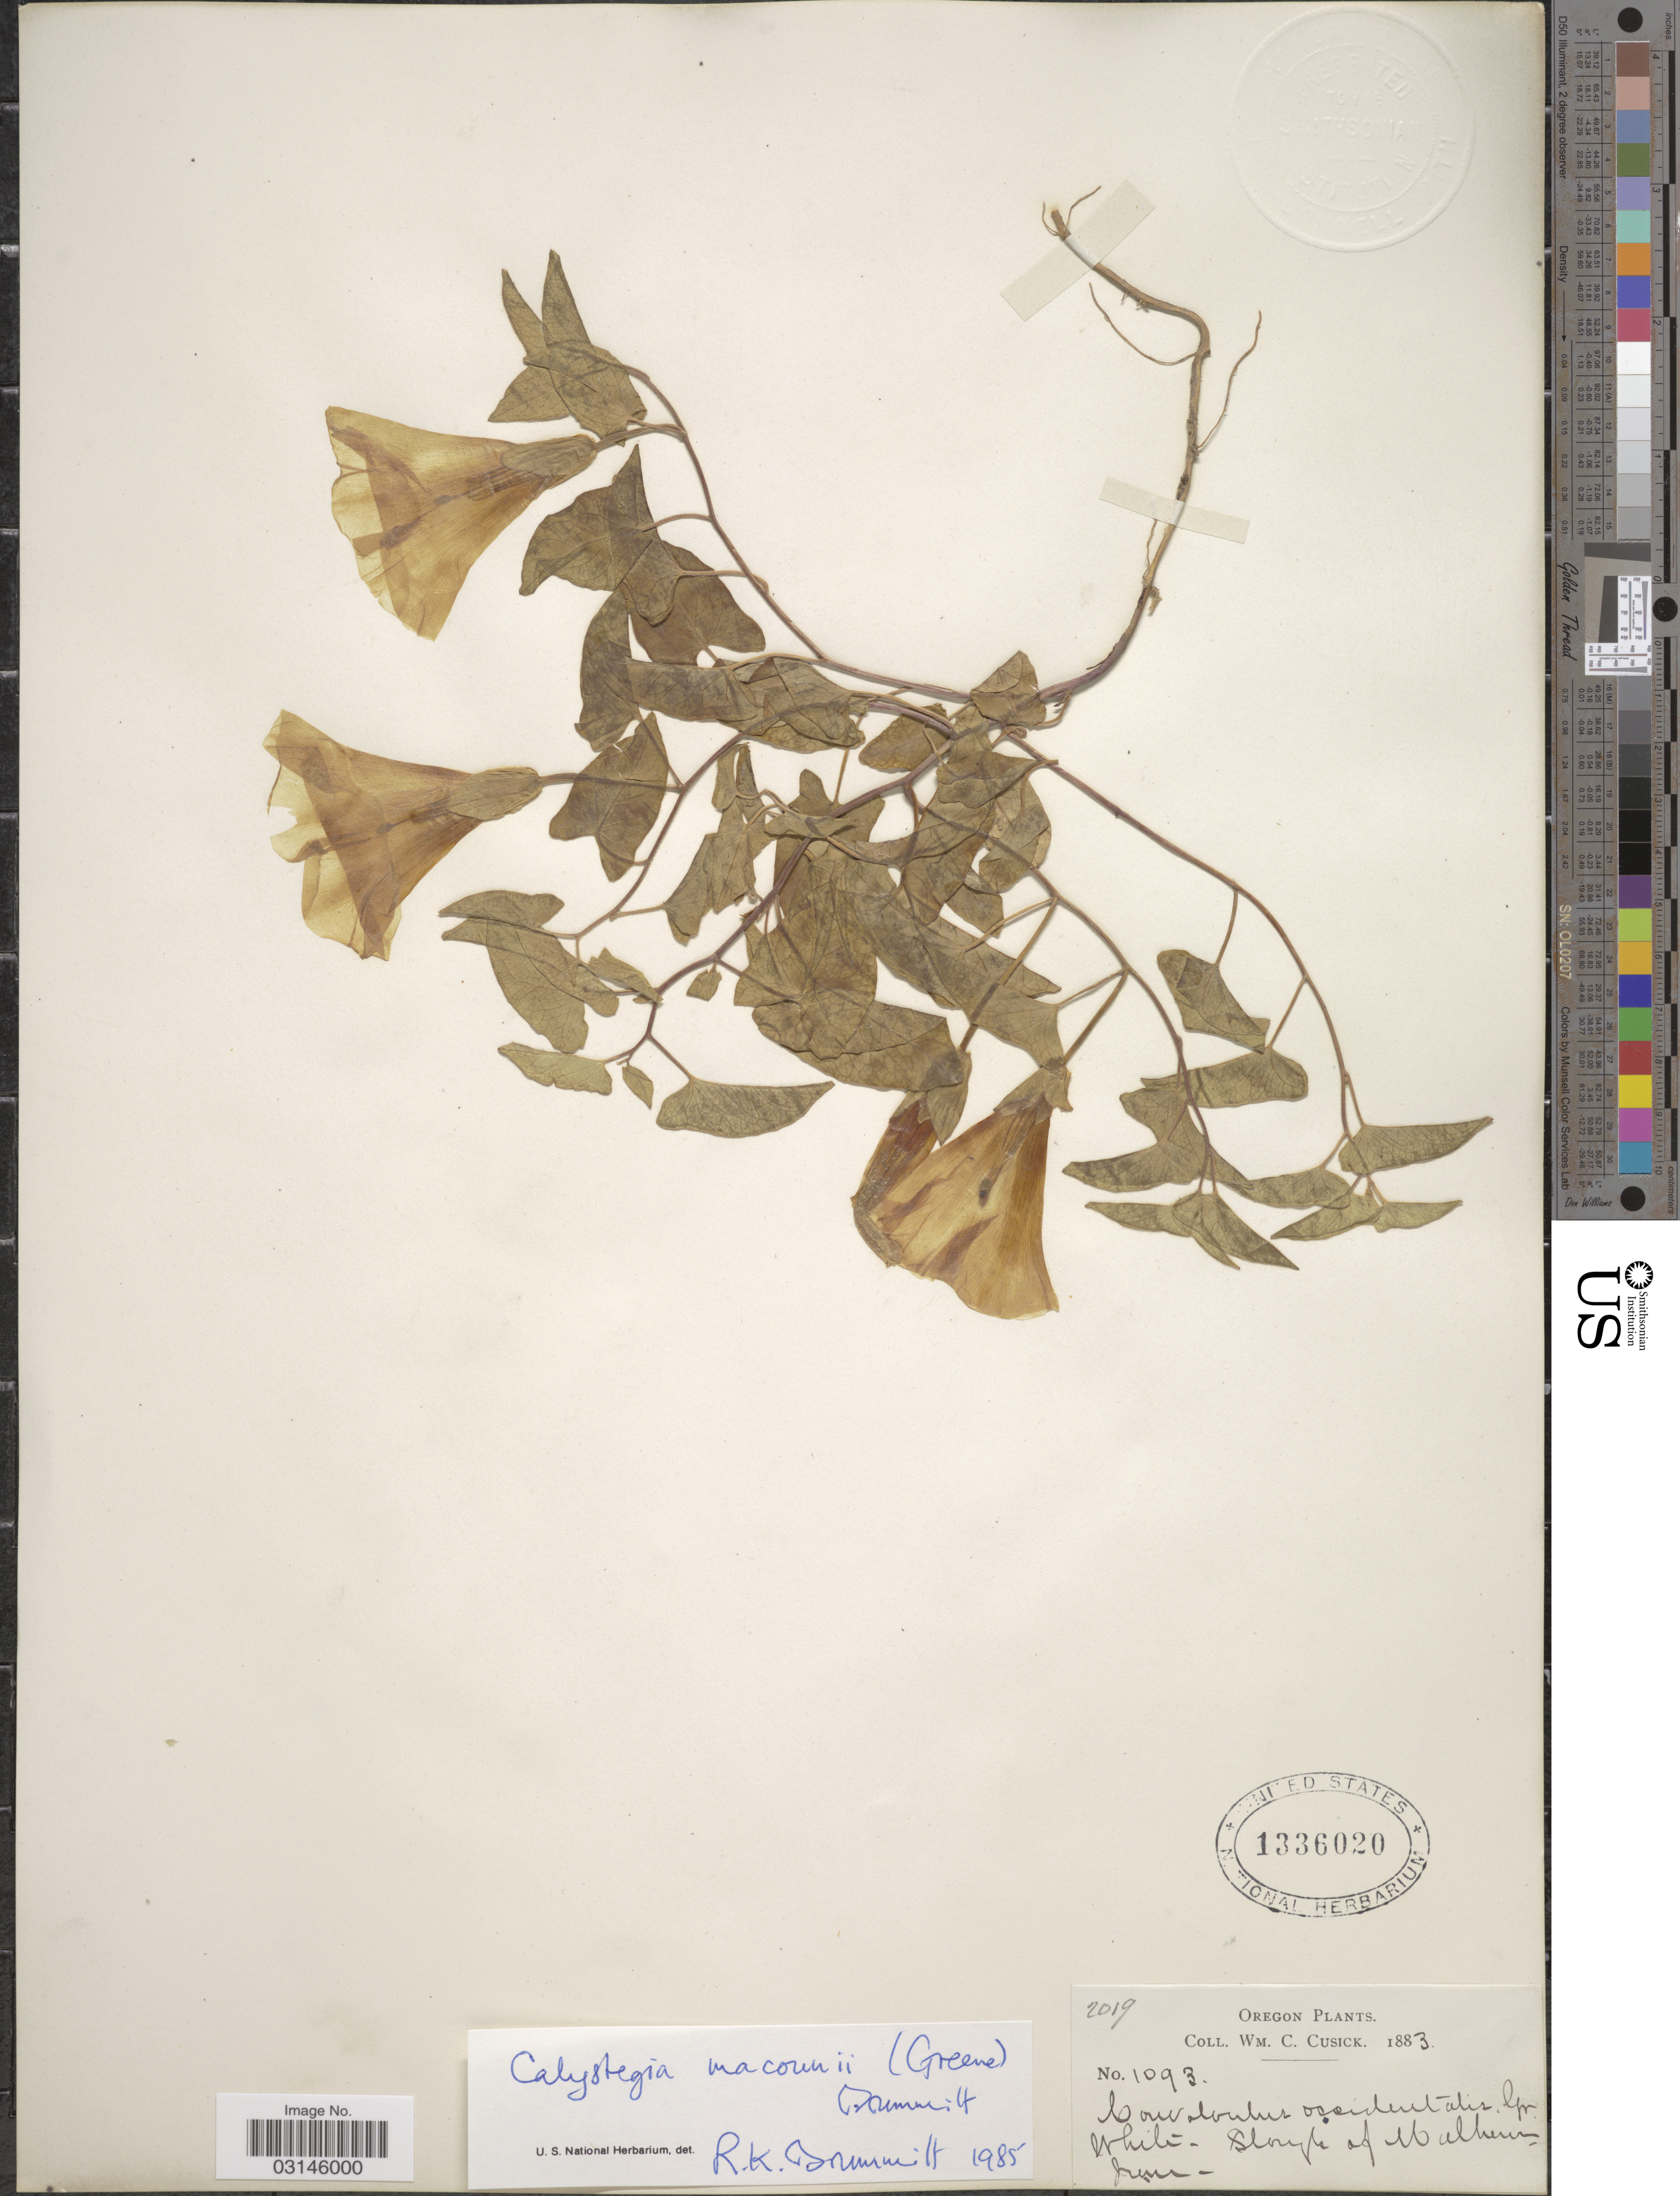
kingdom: Plantae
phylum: Tracheophyta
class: Magnoliopsida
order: Solanales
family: Convolvulaceae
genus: Calystegia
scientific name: Calystegia macounii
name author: (Greene) Brummitt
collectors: W. C. Cusick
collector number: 1093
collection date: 1883-06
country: United States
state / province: Oregon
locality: Sloughs of Malheur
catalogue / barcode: US 1336020